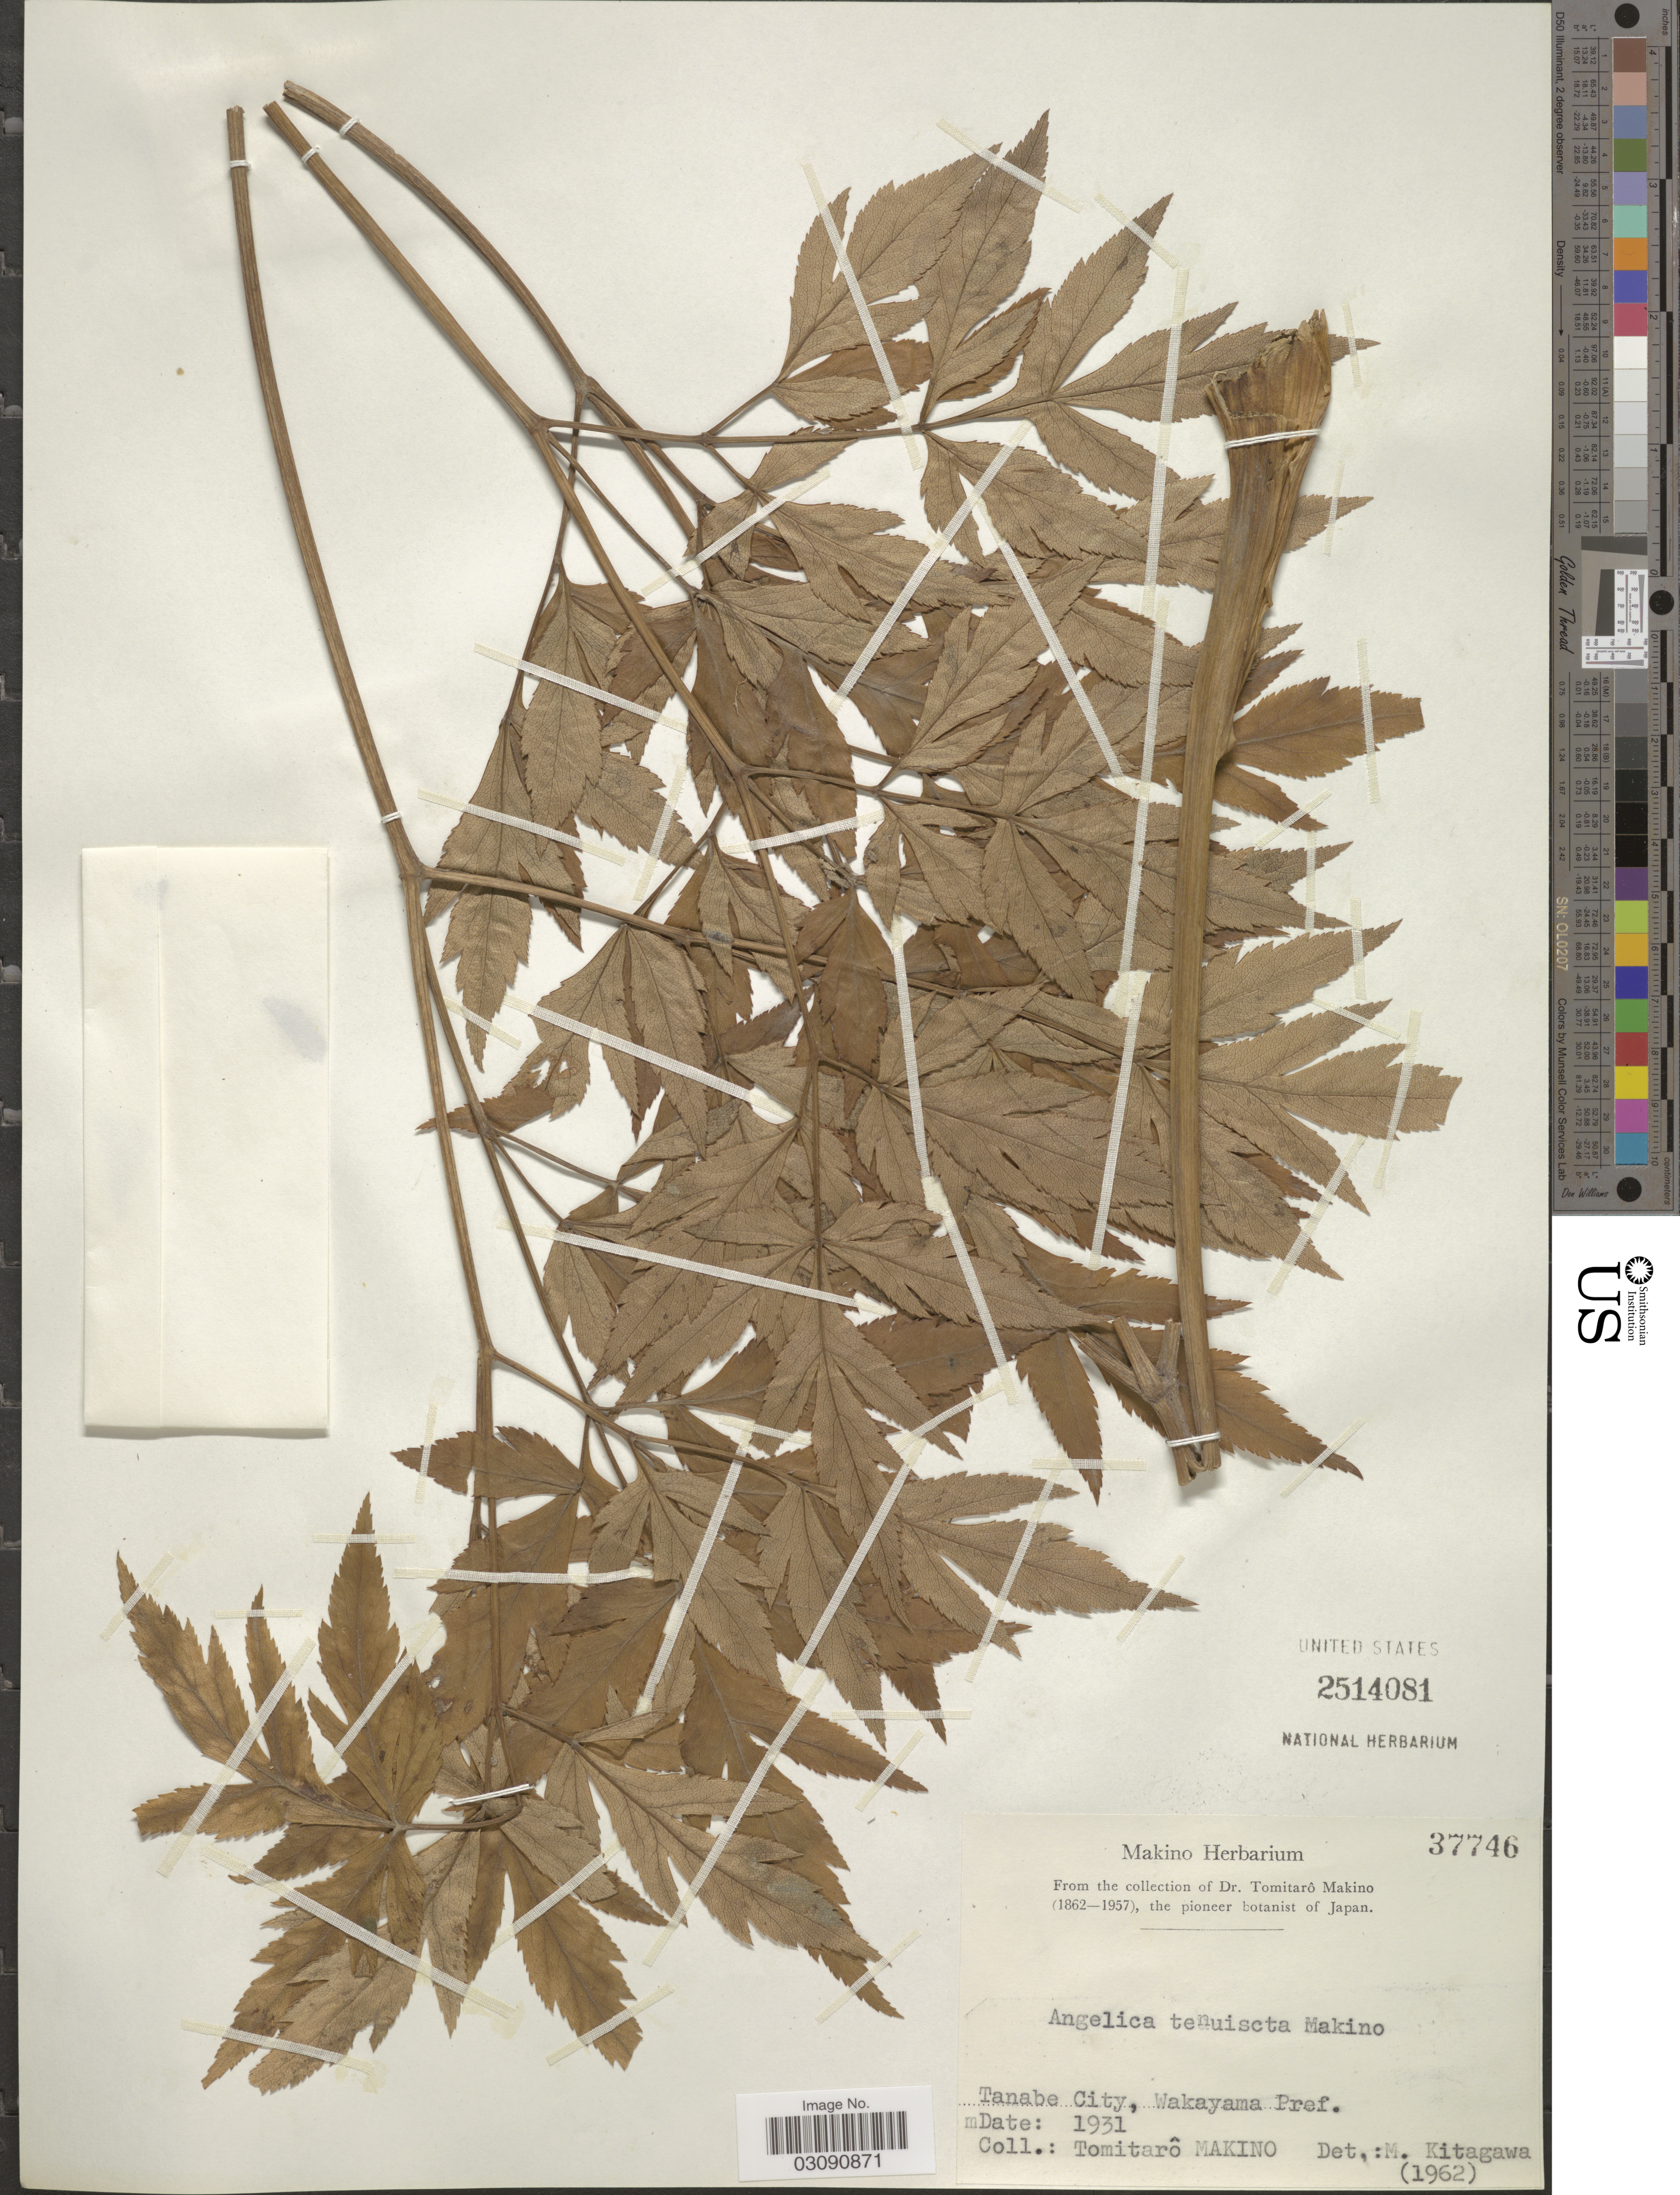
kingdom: Plantae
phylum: Tracheophyta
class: Magnoliopsida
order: Apiales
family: Apiaceae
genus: Angelica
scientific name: Angelica tenuisecta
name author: (Makino) Makino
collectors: T. Makino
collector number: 37746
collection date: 1931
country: Japan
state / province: Wakayama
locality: Tanabe City, Wakayama Pref.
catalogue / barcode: US 2514081